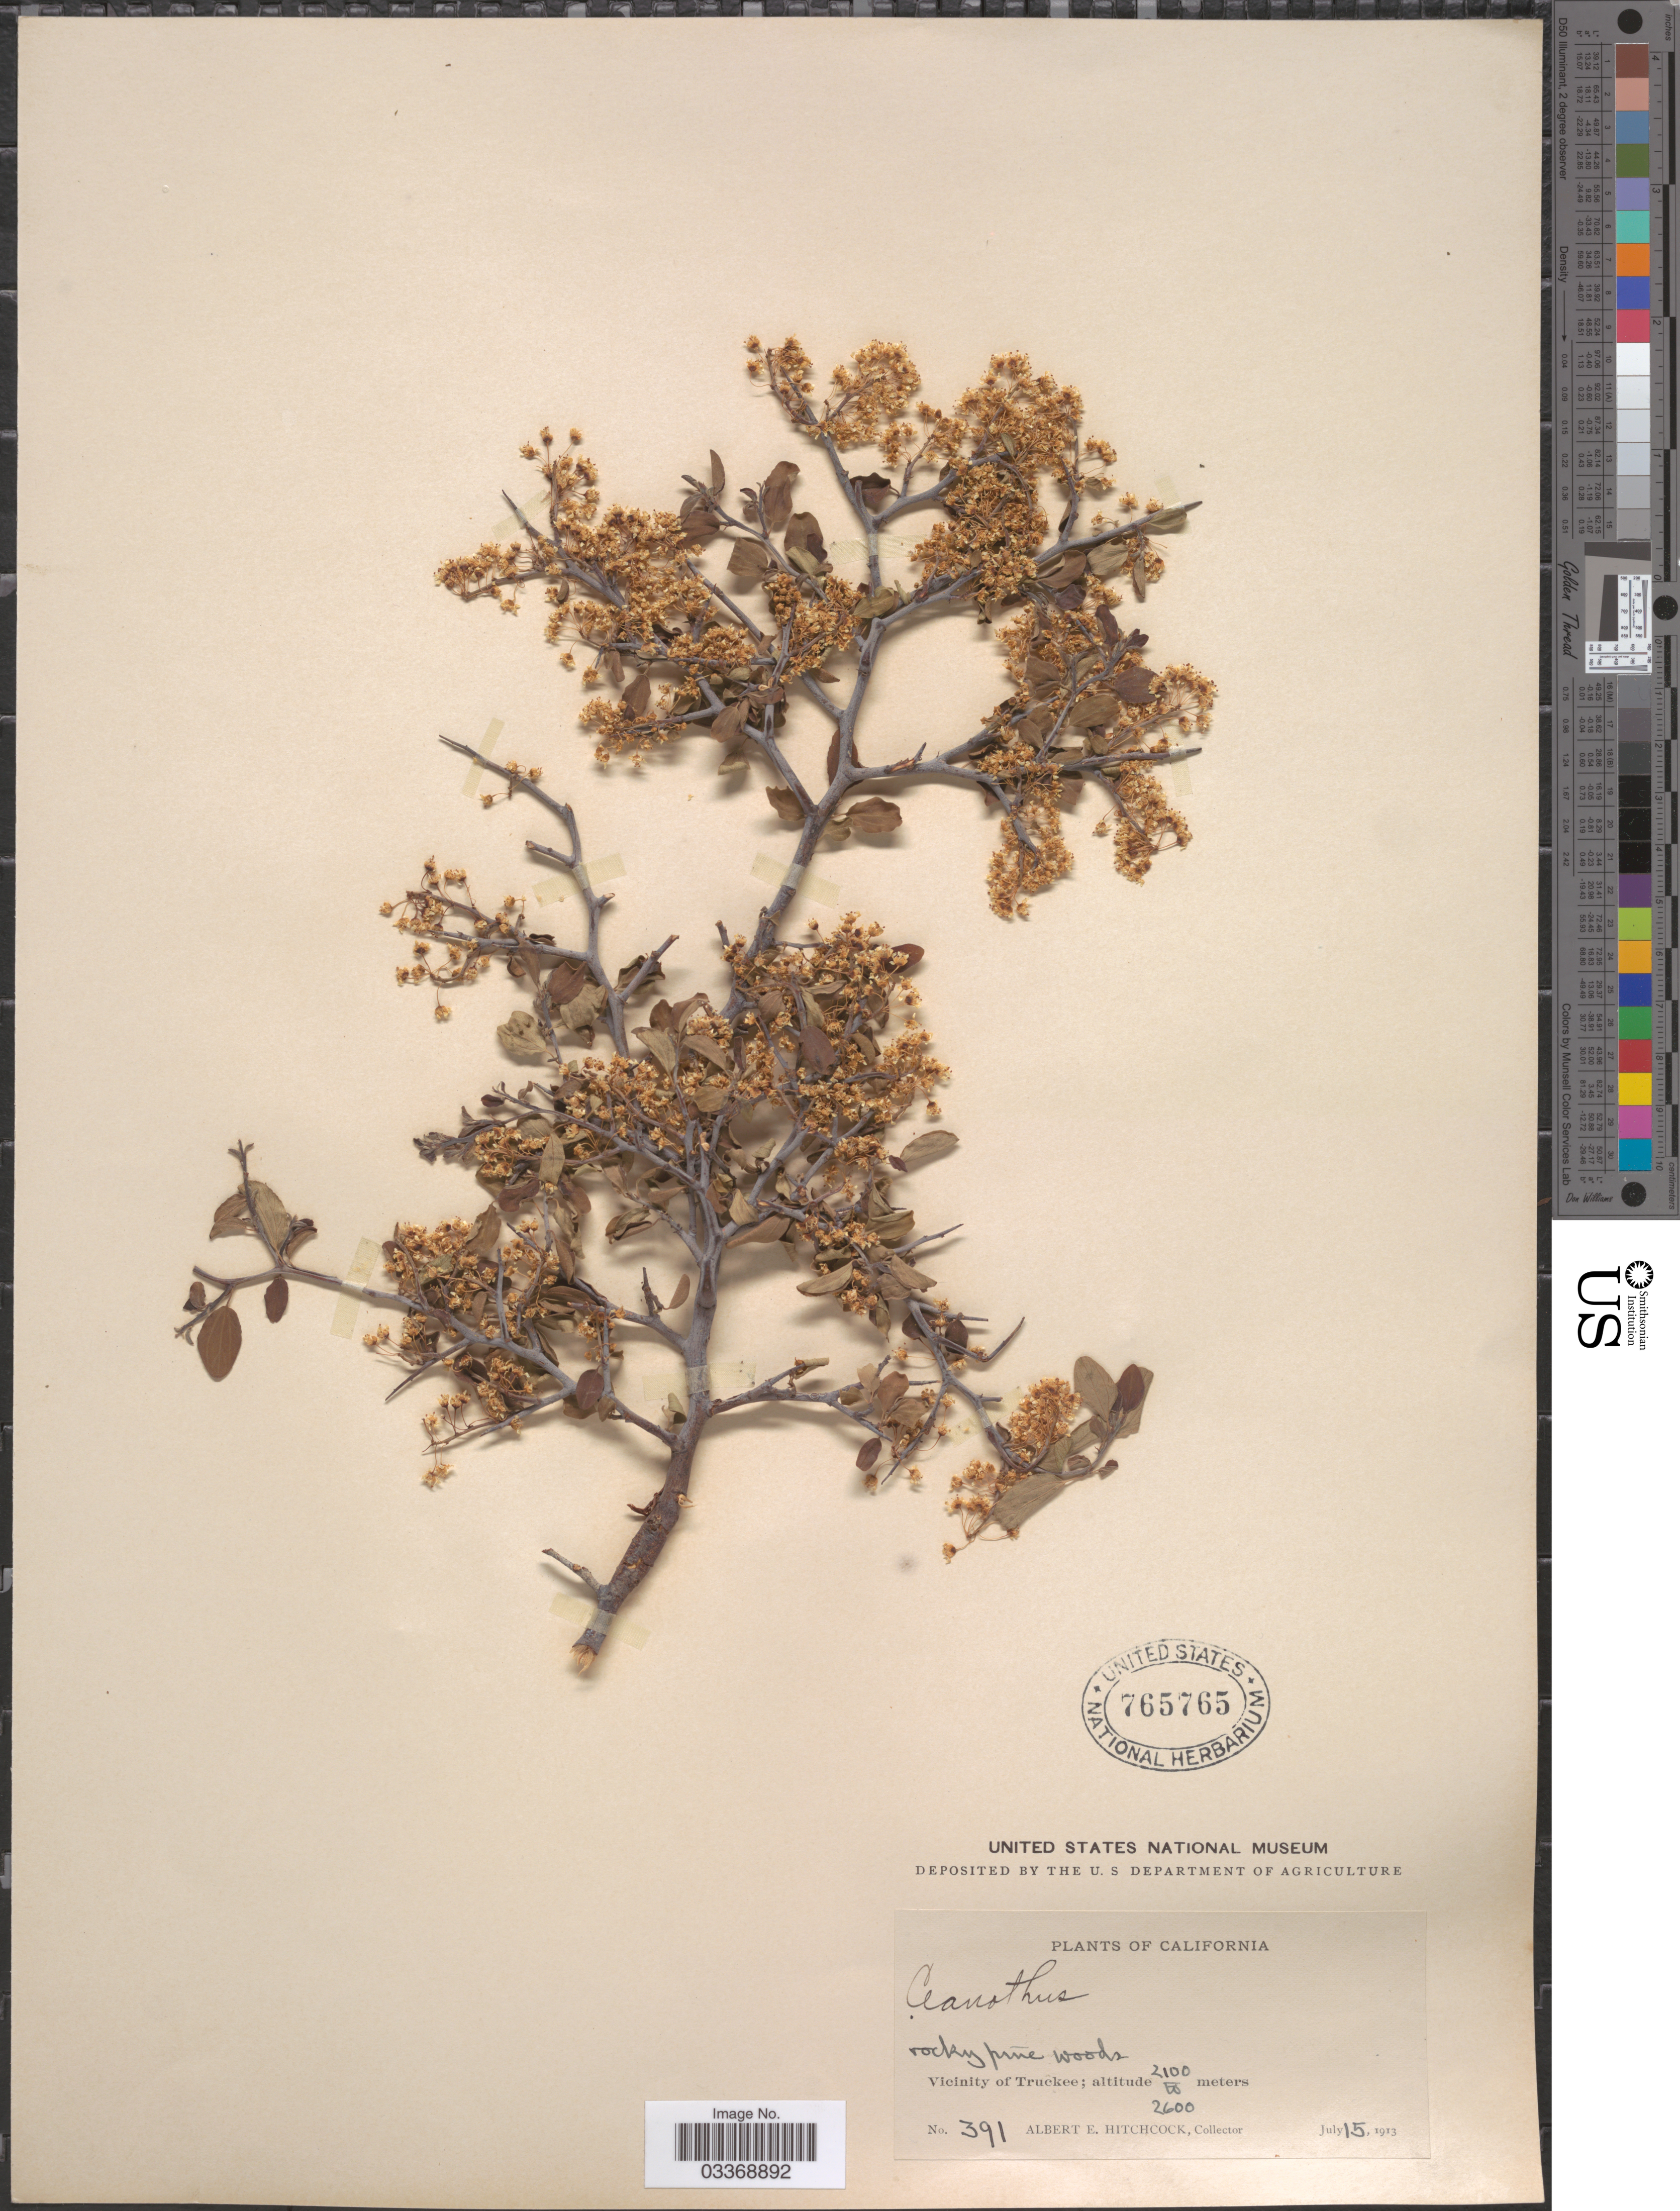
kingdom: Plantae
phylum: Tracheophyta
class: Magnoliopsida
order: Rosales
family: Rhamnaceae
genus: Ceanothus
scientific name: Ceanothus cordulatus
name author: Kellogg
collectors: A. Hitchcock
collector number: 391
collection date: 1913-07-15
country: United States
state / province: California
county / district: Nevada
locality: Vicinity of Truckee.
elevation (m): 2100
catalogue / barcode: US 765765